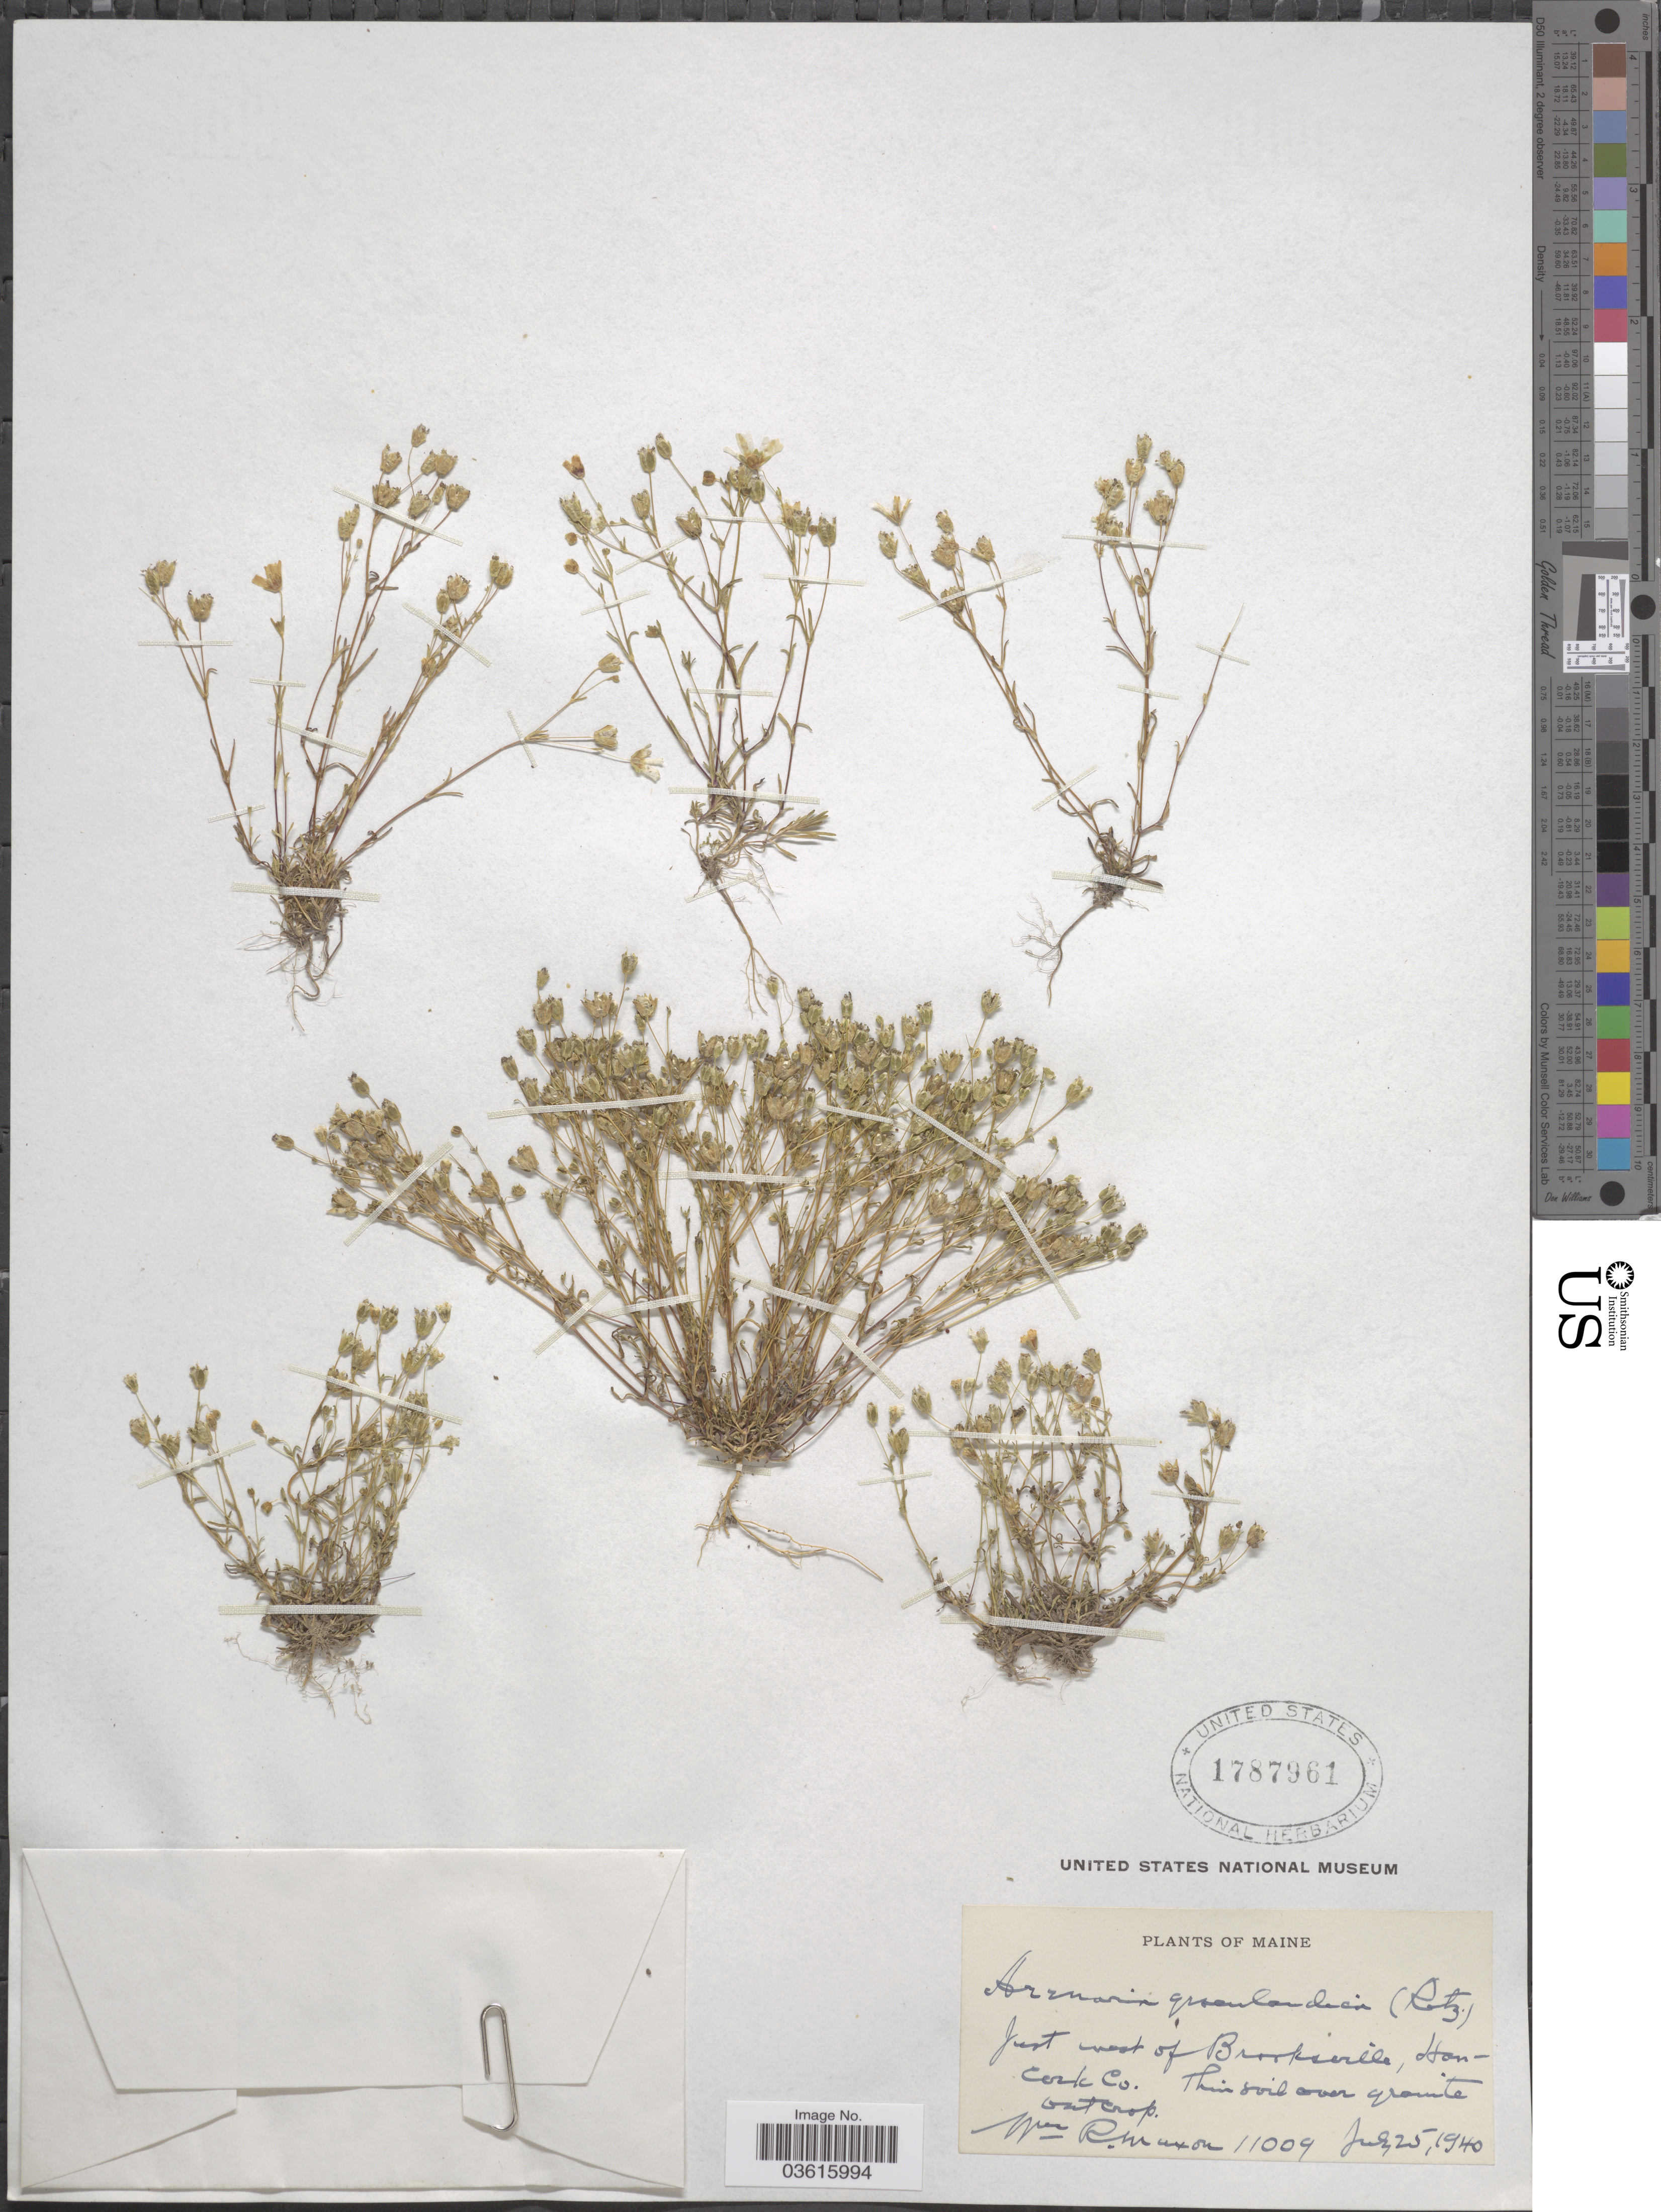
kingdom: Plantae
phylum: Tracheophyta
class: Magnoliopsida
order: Caryophyllales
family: Caryophyllaceae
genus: Minuartia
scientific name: Minuartia groenlandica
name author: (Retz.) Ostenf.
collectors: W. R. Maxon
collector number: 11009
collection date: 1940-07-25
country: United States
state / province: Maine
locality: Just west of Brooksville, Hancock Co.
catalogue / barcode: US 1787961